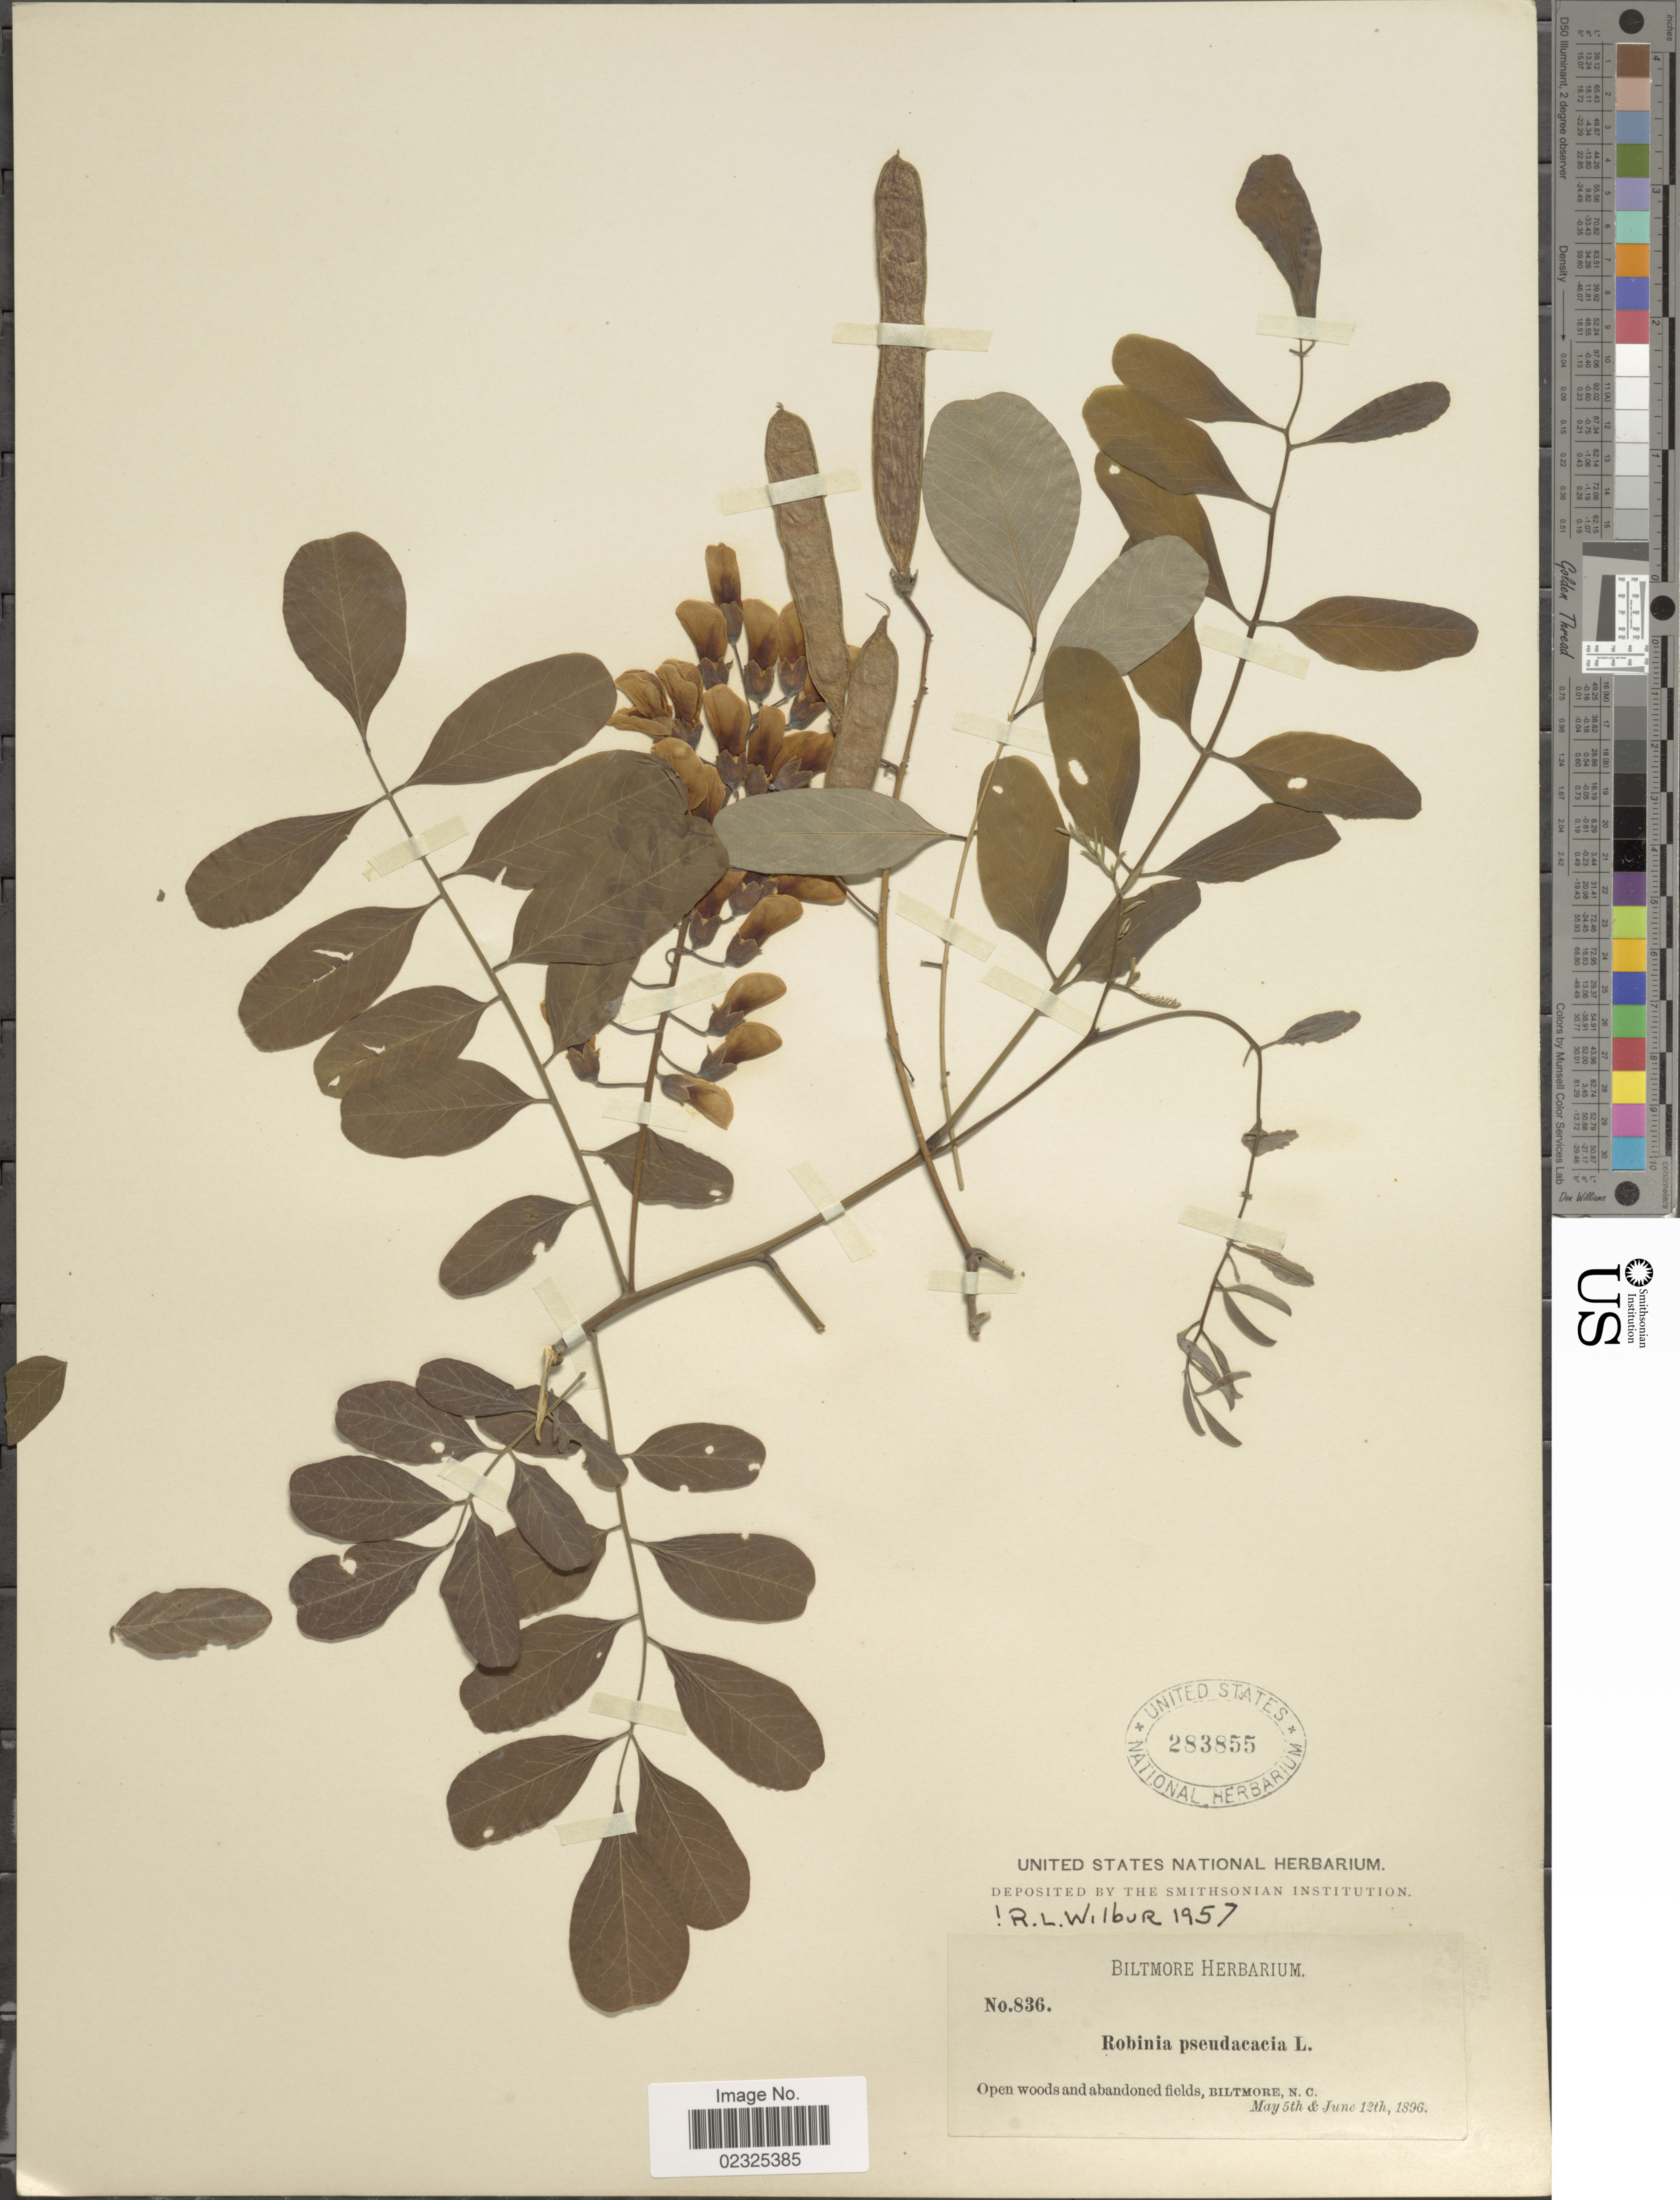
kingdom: Plantae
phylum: Tracheophyta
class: Magnoliopsida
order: Fabales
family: Fabaceae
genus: Robinia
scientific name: Robinia pseudoacacia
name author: L.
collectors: ex herb. Biltmore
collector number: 836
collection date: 1896-05-05/1896-06-12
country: United States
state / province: North Carolina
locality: Open woods in abondoned fields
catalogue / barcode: US 283855